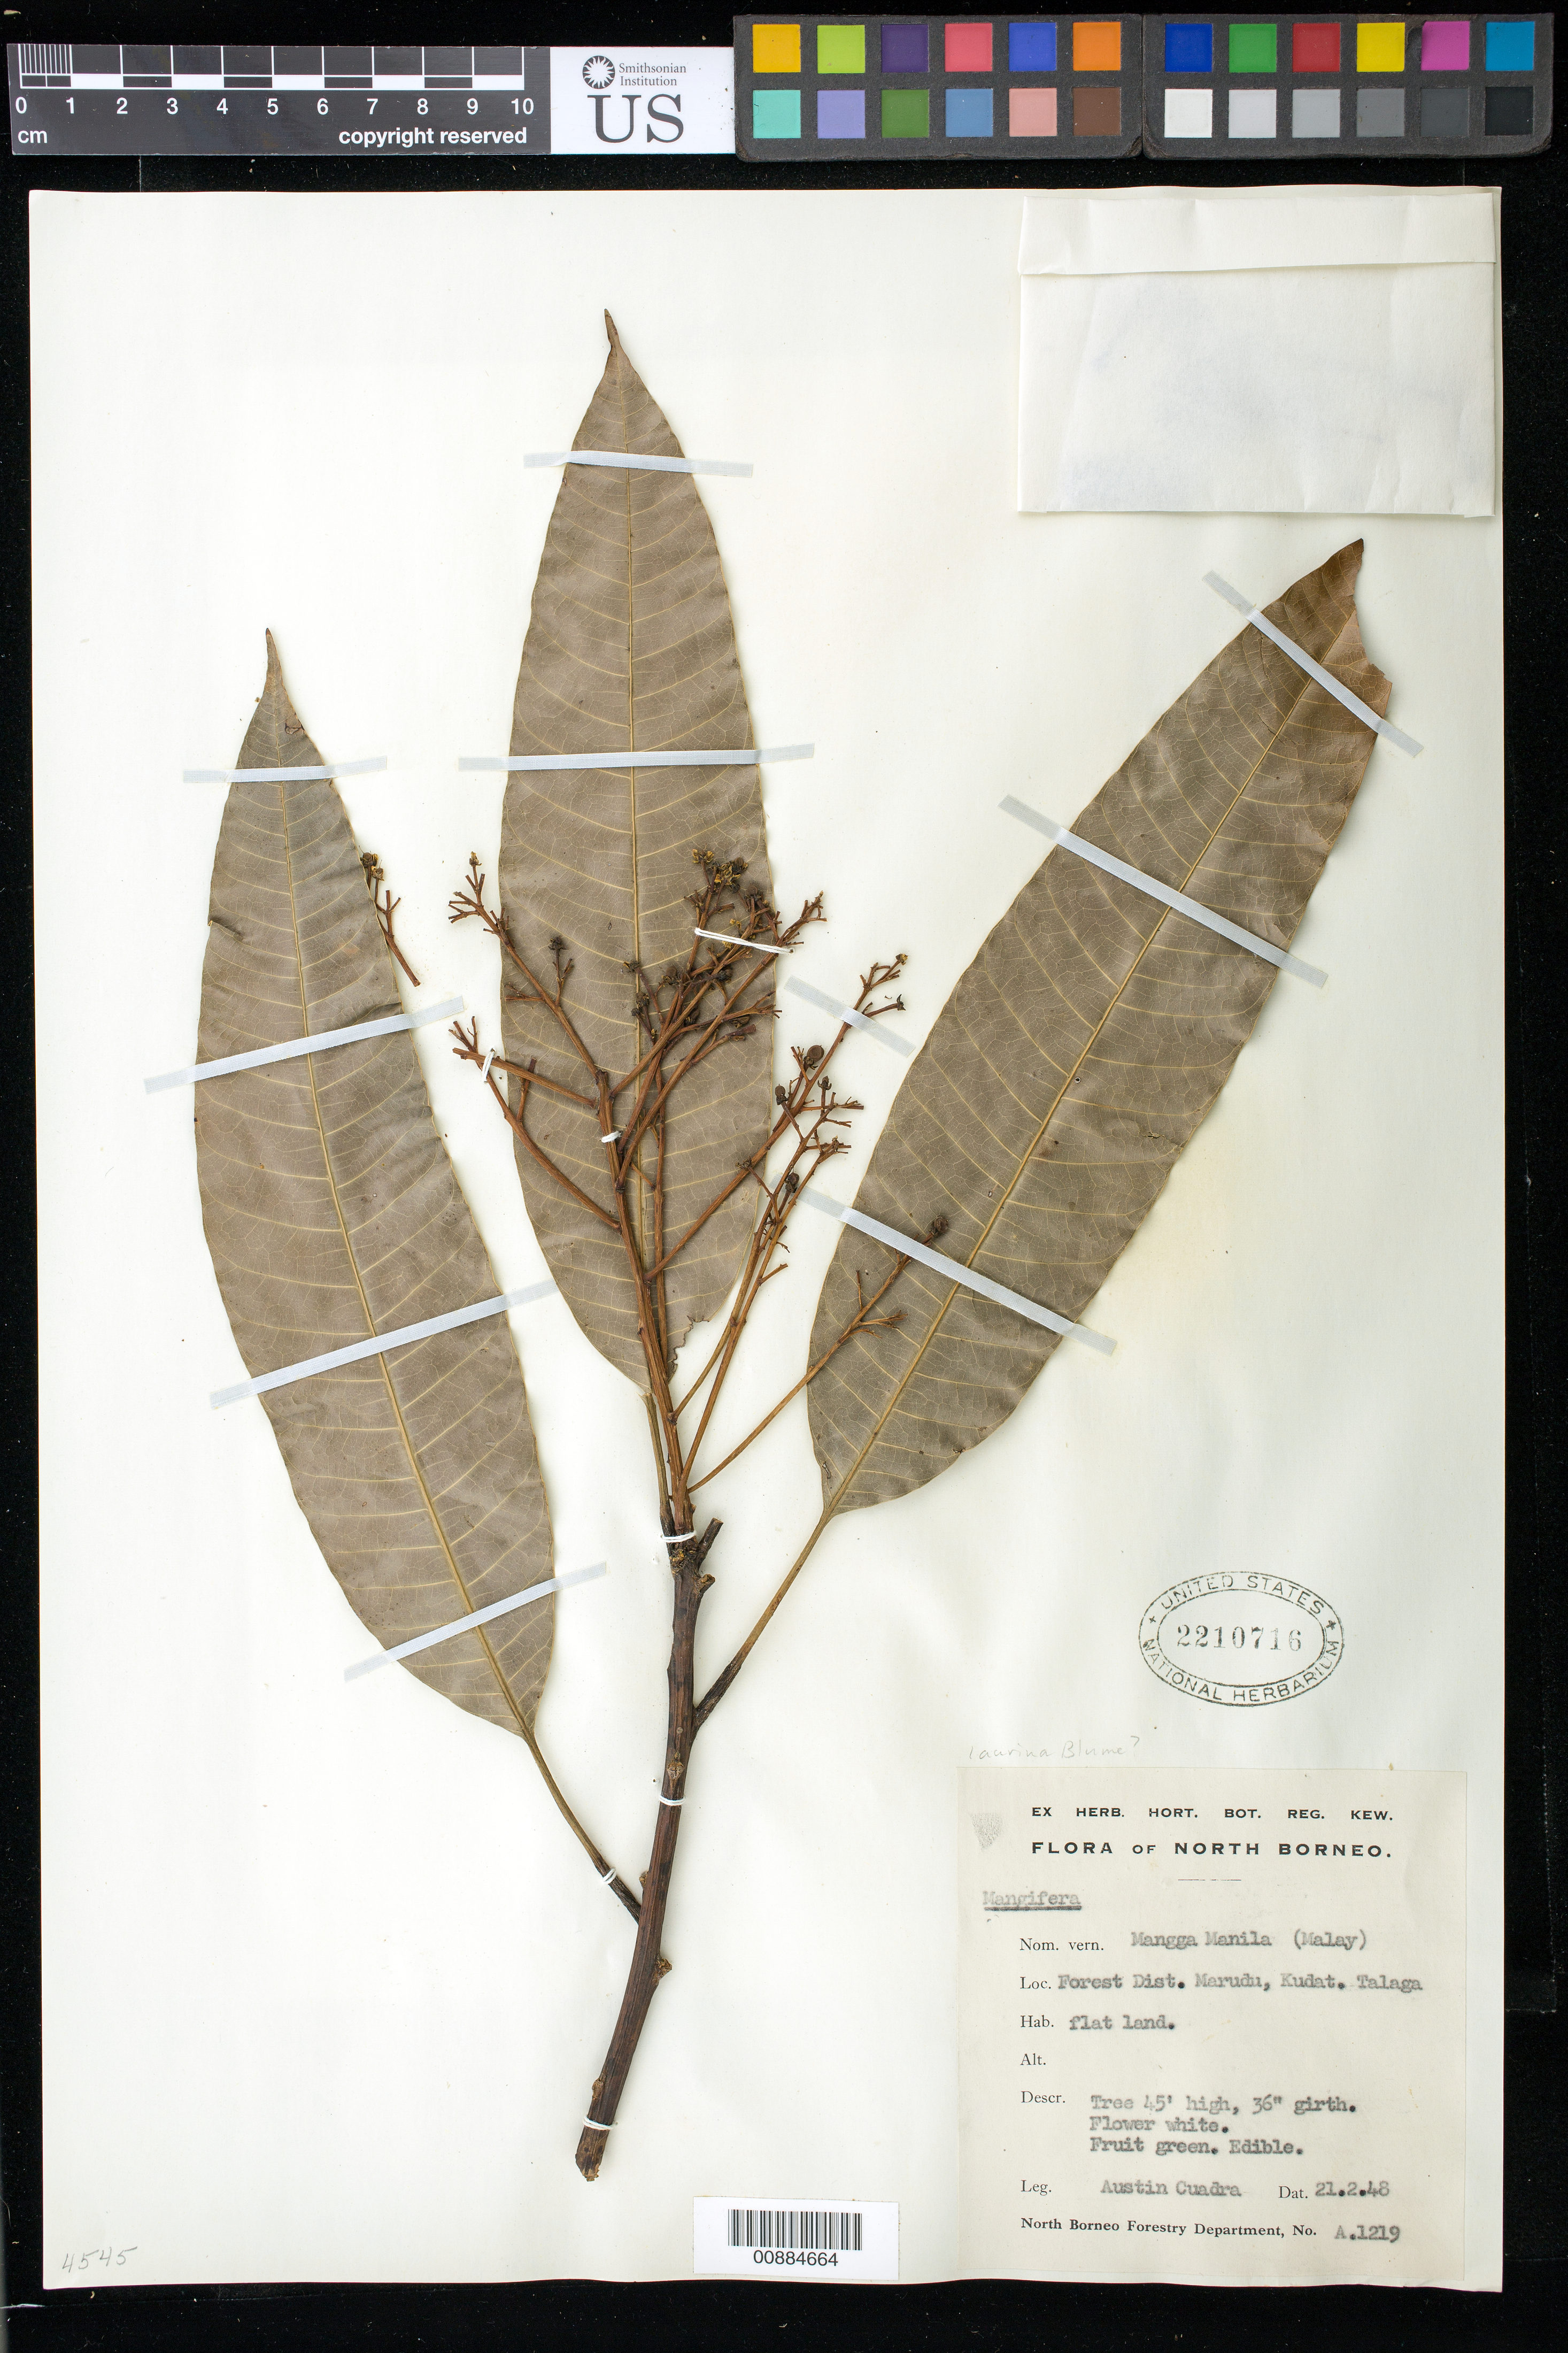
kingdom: Plantae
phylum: Tracheophyta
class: Magnoliopsida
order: Sapindales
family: Anacardiaceae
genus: Mangifera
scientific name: Mangifera sp.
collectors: A. Cuadra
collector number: A 1219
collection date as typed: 21 Feb 1948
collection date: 1948-02-21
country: Malaysia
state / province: Sabah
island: Borneo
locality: North Borneo, Forest Dist, Marudu, Kudat, Talaga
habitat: flat land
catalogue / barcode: US 2210716